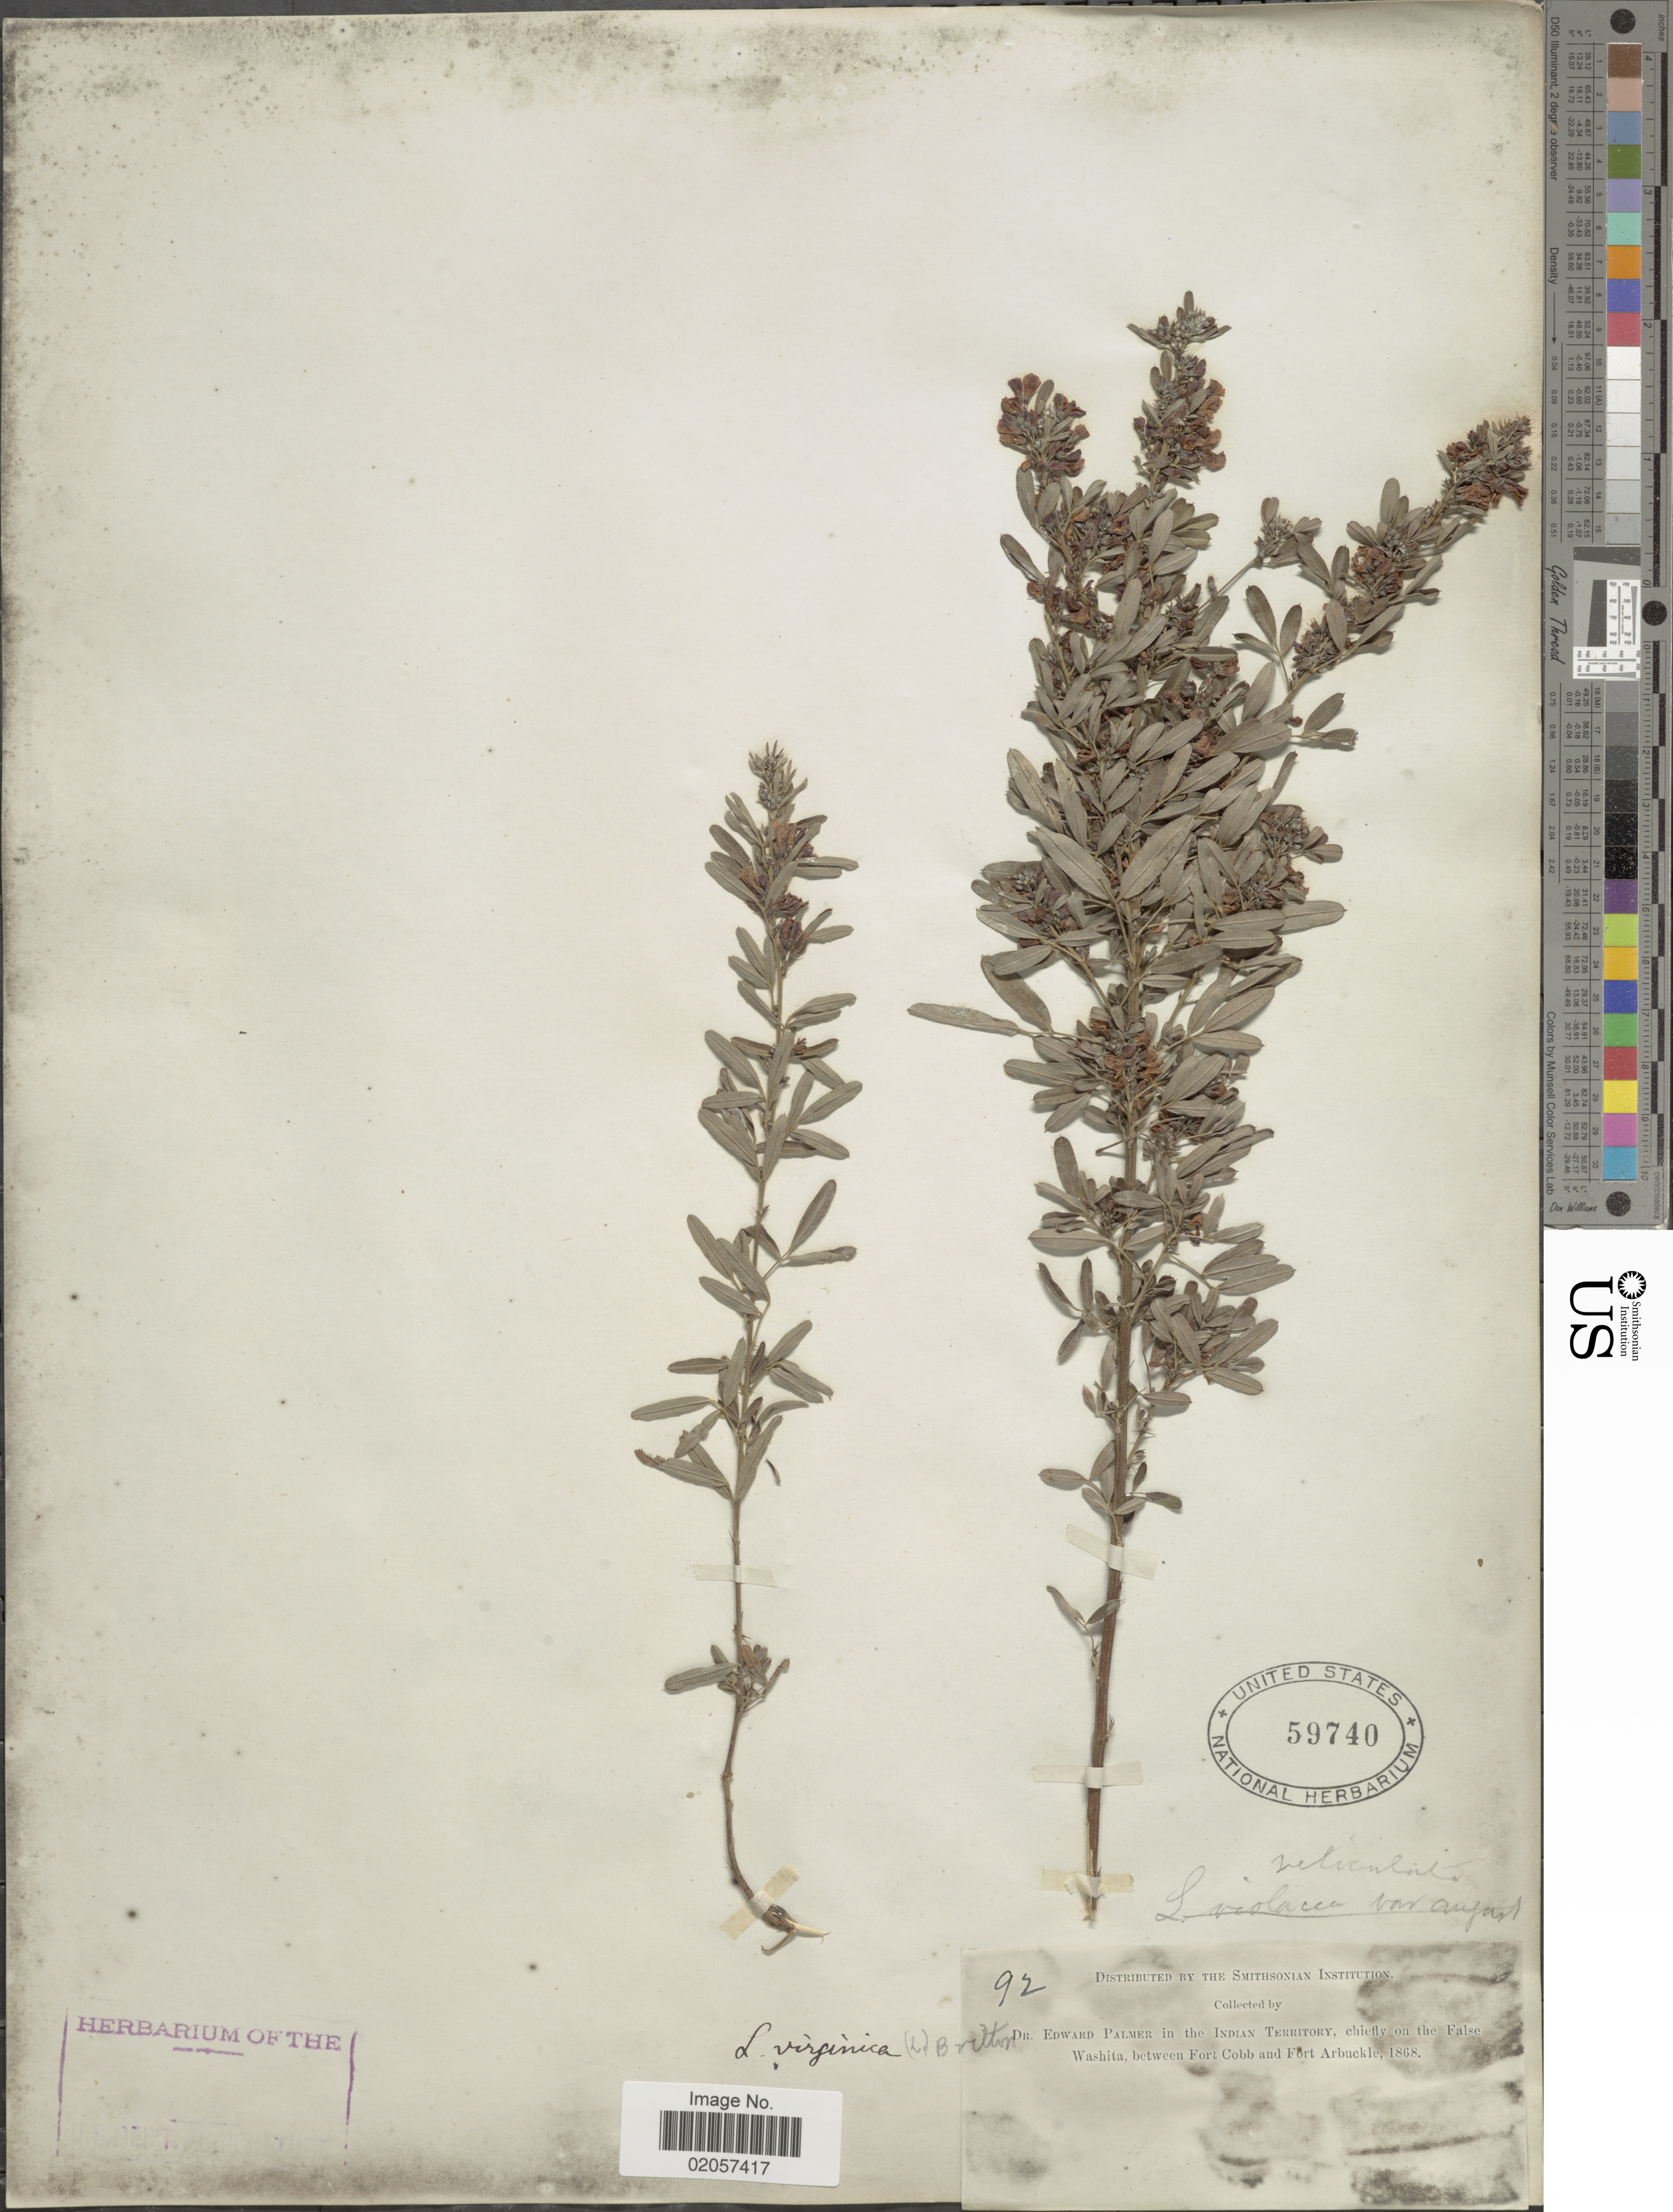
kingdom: Plantae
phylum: Tracheophyta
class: Magnoliopsida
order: Fabales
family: Fabaceae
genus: Lespedeza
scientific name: Lespedeza virginica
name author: (L.) Britton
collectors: E. Palmer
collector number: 92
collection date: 1868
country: United States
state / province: Oklahoma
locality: Indian Territory, chiefly on the False Washita, between Fort Cobb and Fort Arbuckle.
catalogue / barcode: US 59740